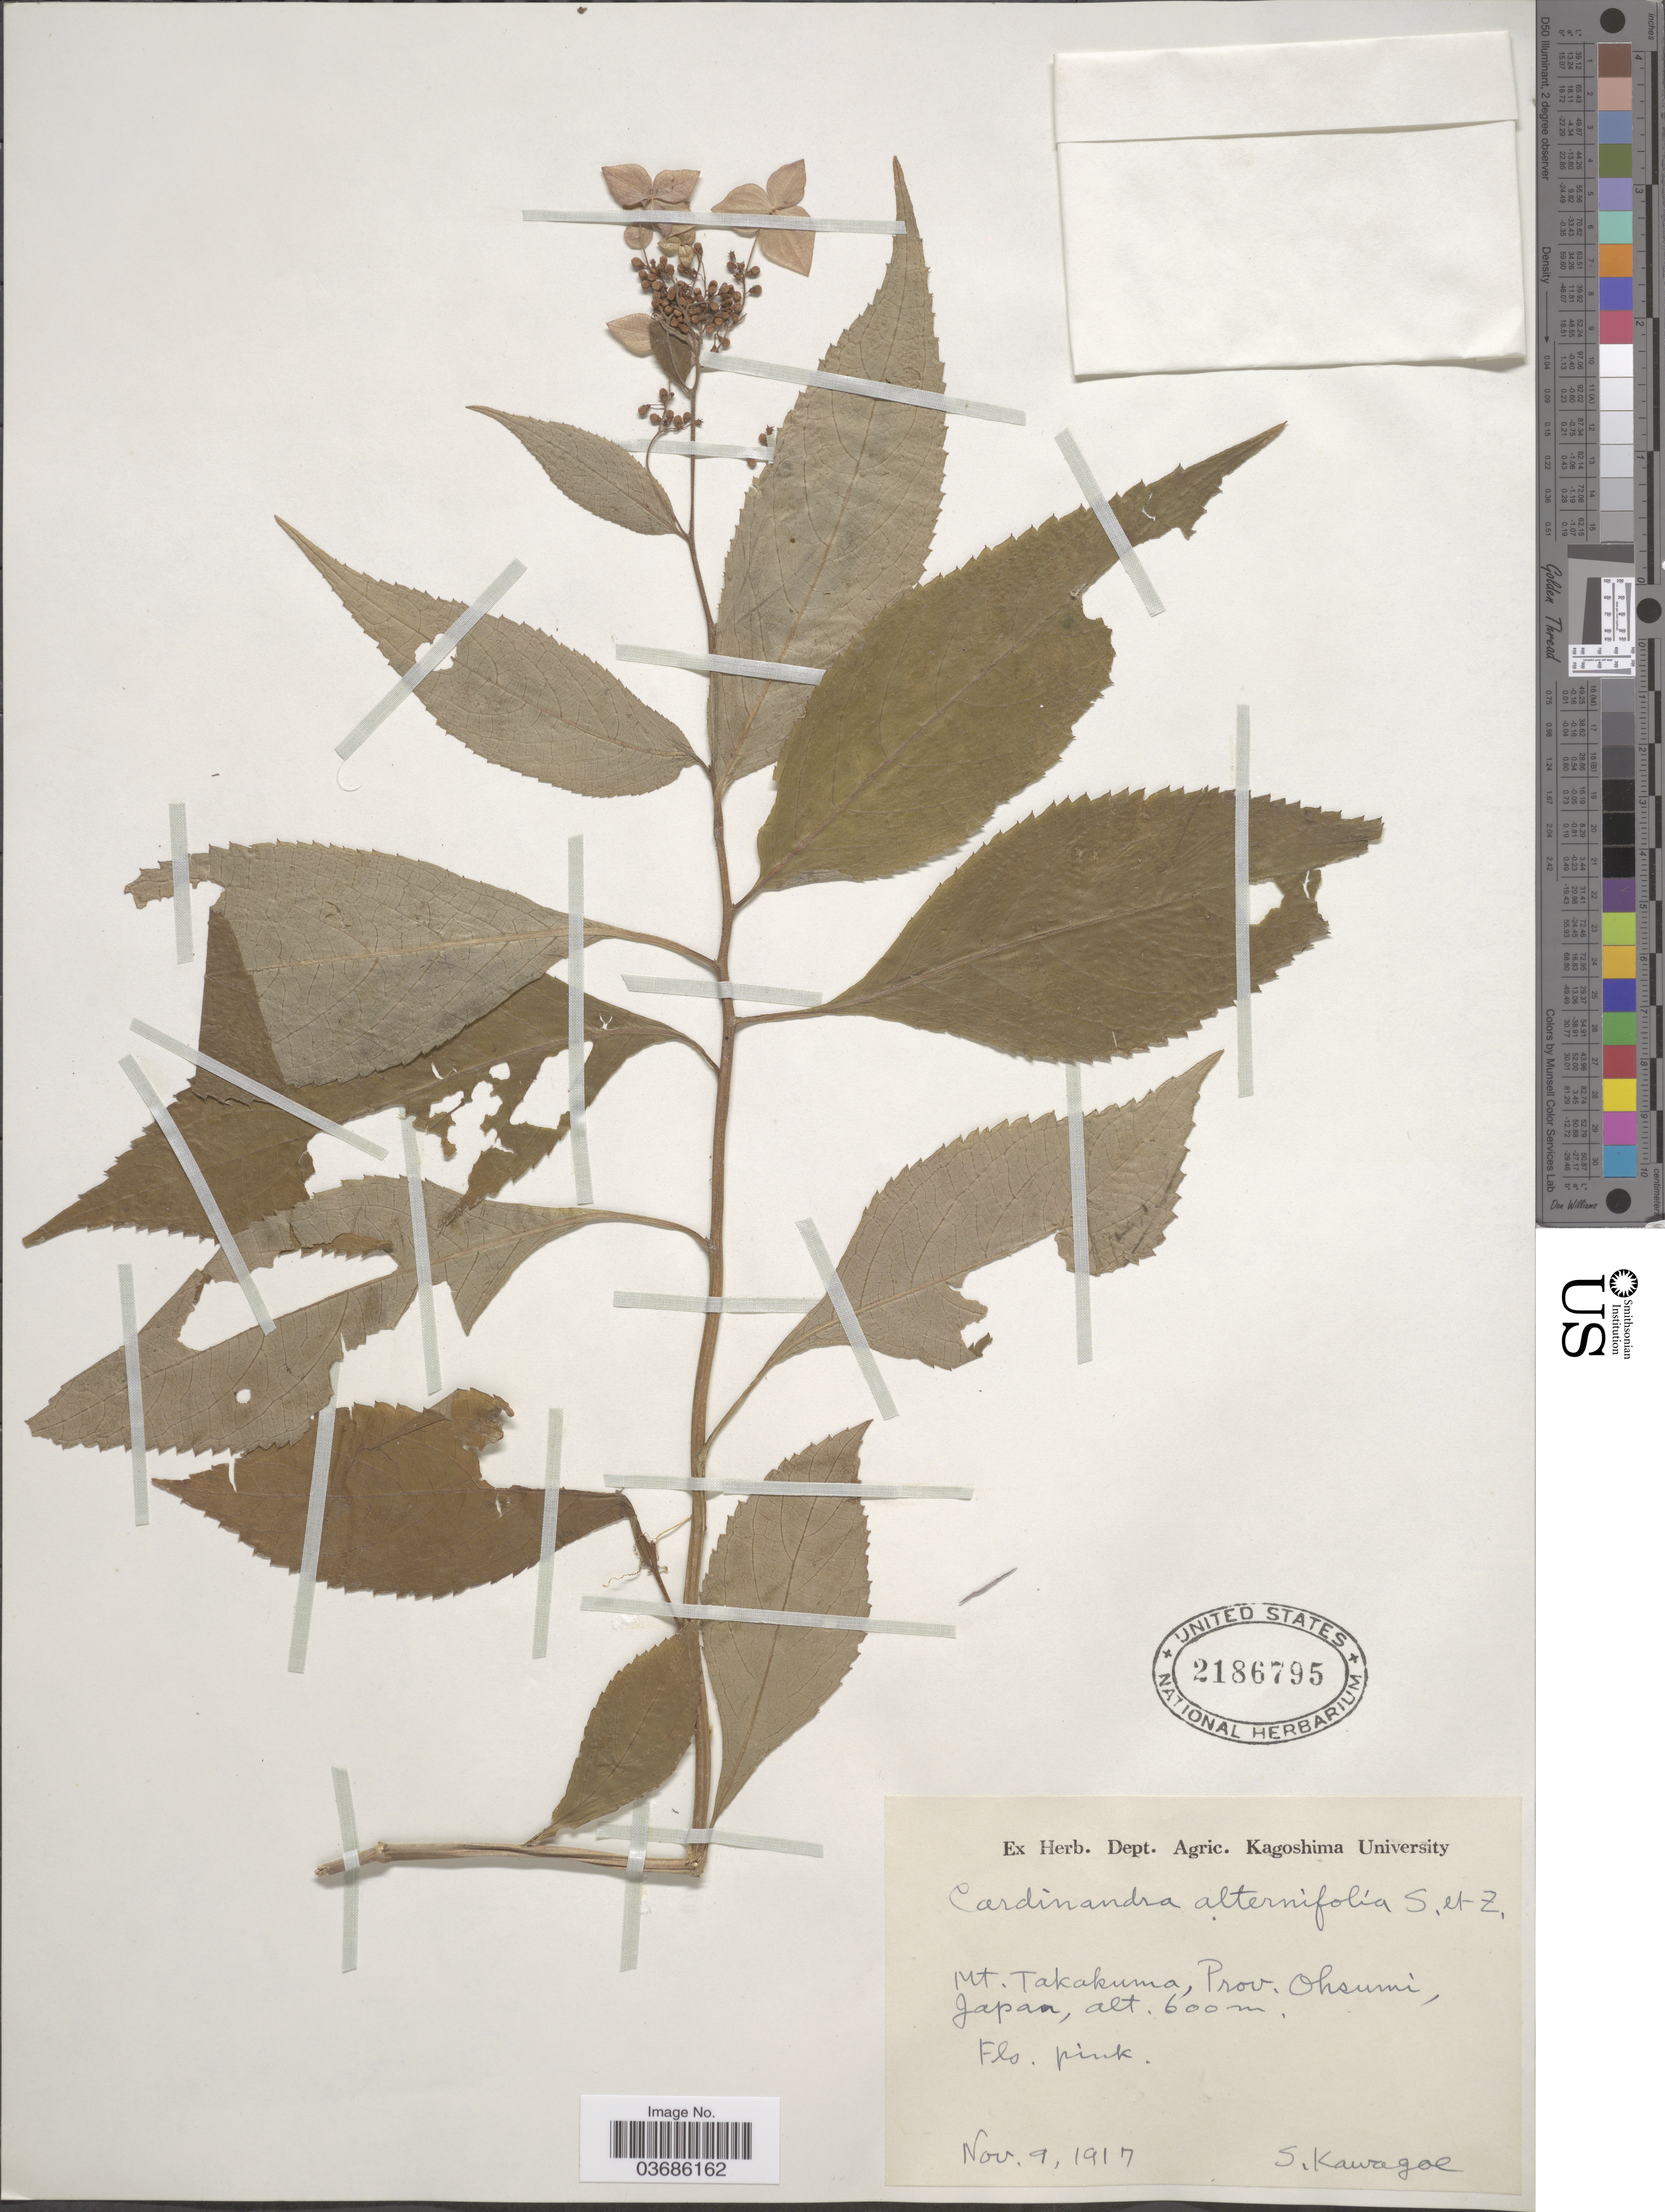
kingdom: Plantae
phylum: Tracheophyta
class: Magnoliopsida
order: Cornales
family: Hydrangeaceae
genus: Hydrangea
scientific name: Hydrangea alternifolia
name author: Siebold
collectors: S. Kawagoe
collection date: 1917-11-09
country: Japan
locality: Mt. Takakuma, Prov. Ohsumi.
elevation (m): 600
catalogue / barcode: US 2186795